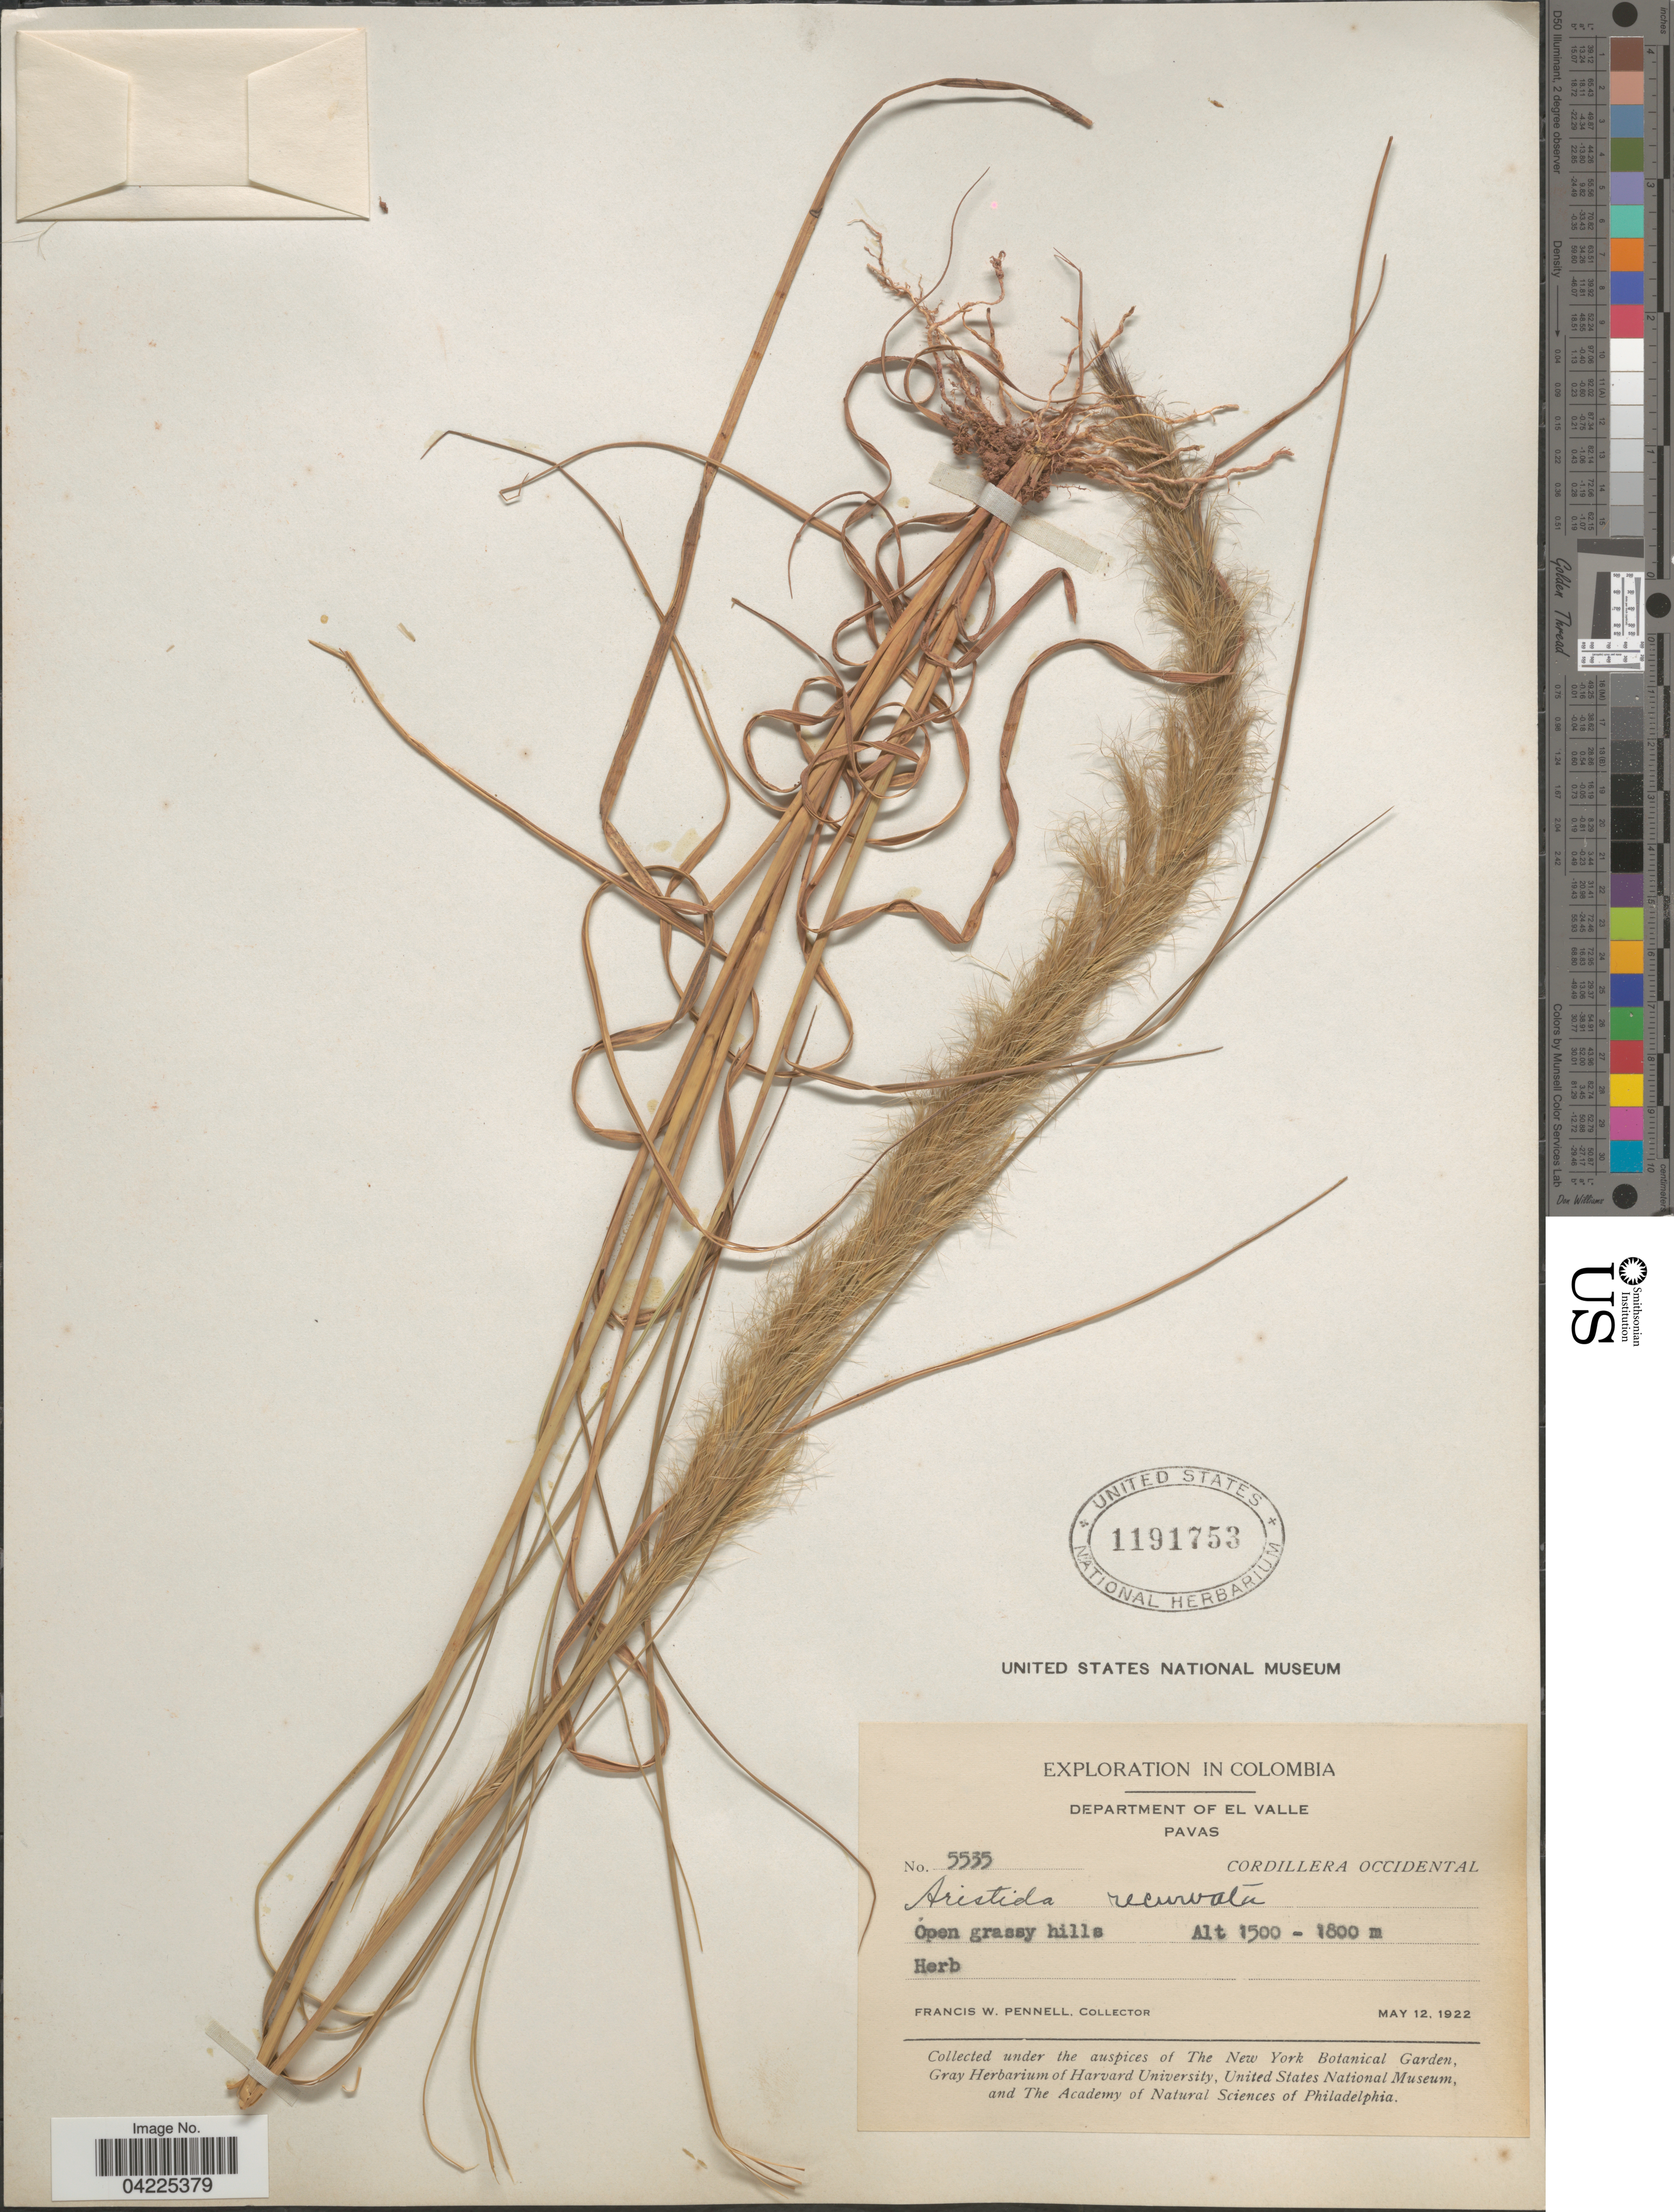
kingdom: Plantae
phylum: Tracheophyta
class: Liliopsida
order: Poales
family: Poaceae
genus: Aristida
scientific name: Aristida recurvata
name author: Kunth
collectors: F. W. Pennell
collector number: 5535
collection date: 1922-05-12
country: Colombia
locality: Exploration in Colombia. Department of El Valle Pavas. Cordillera Occidental. Open grassy hills.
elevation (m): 1500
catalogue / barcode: US 1191753